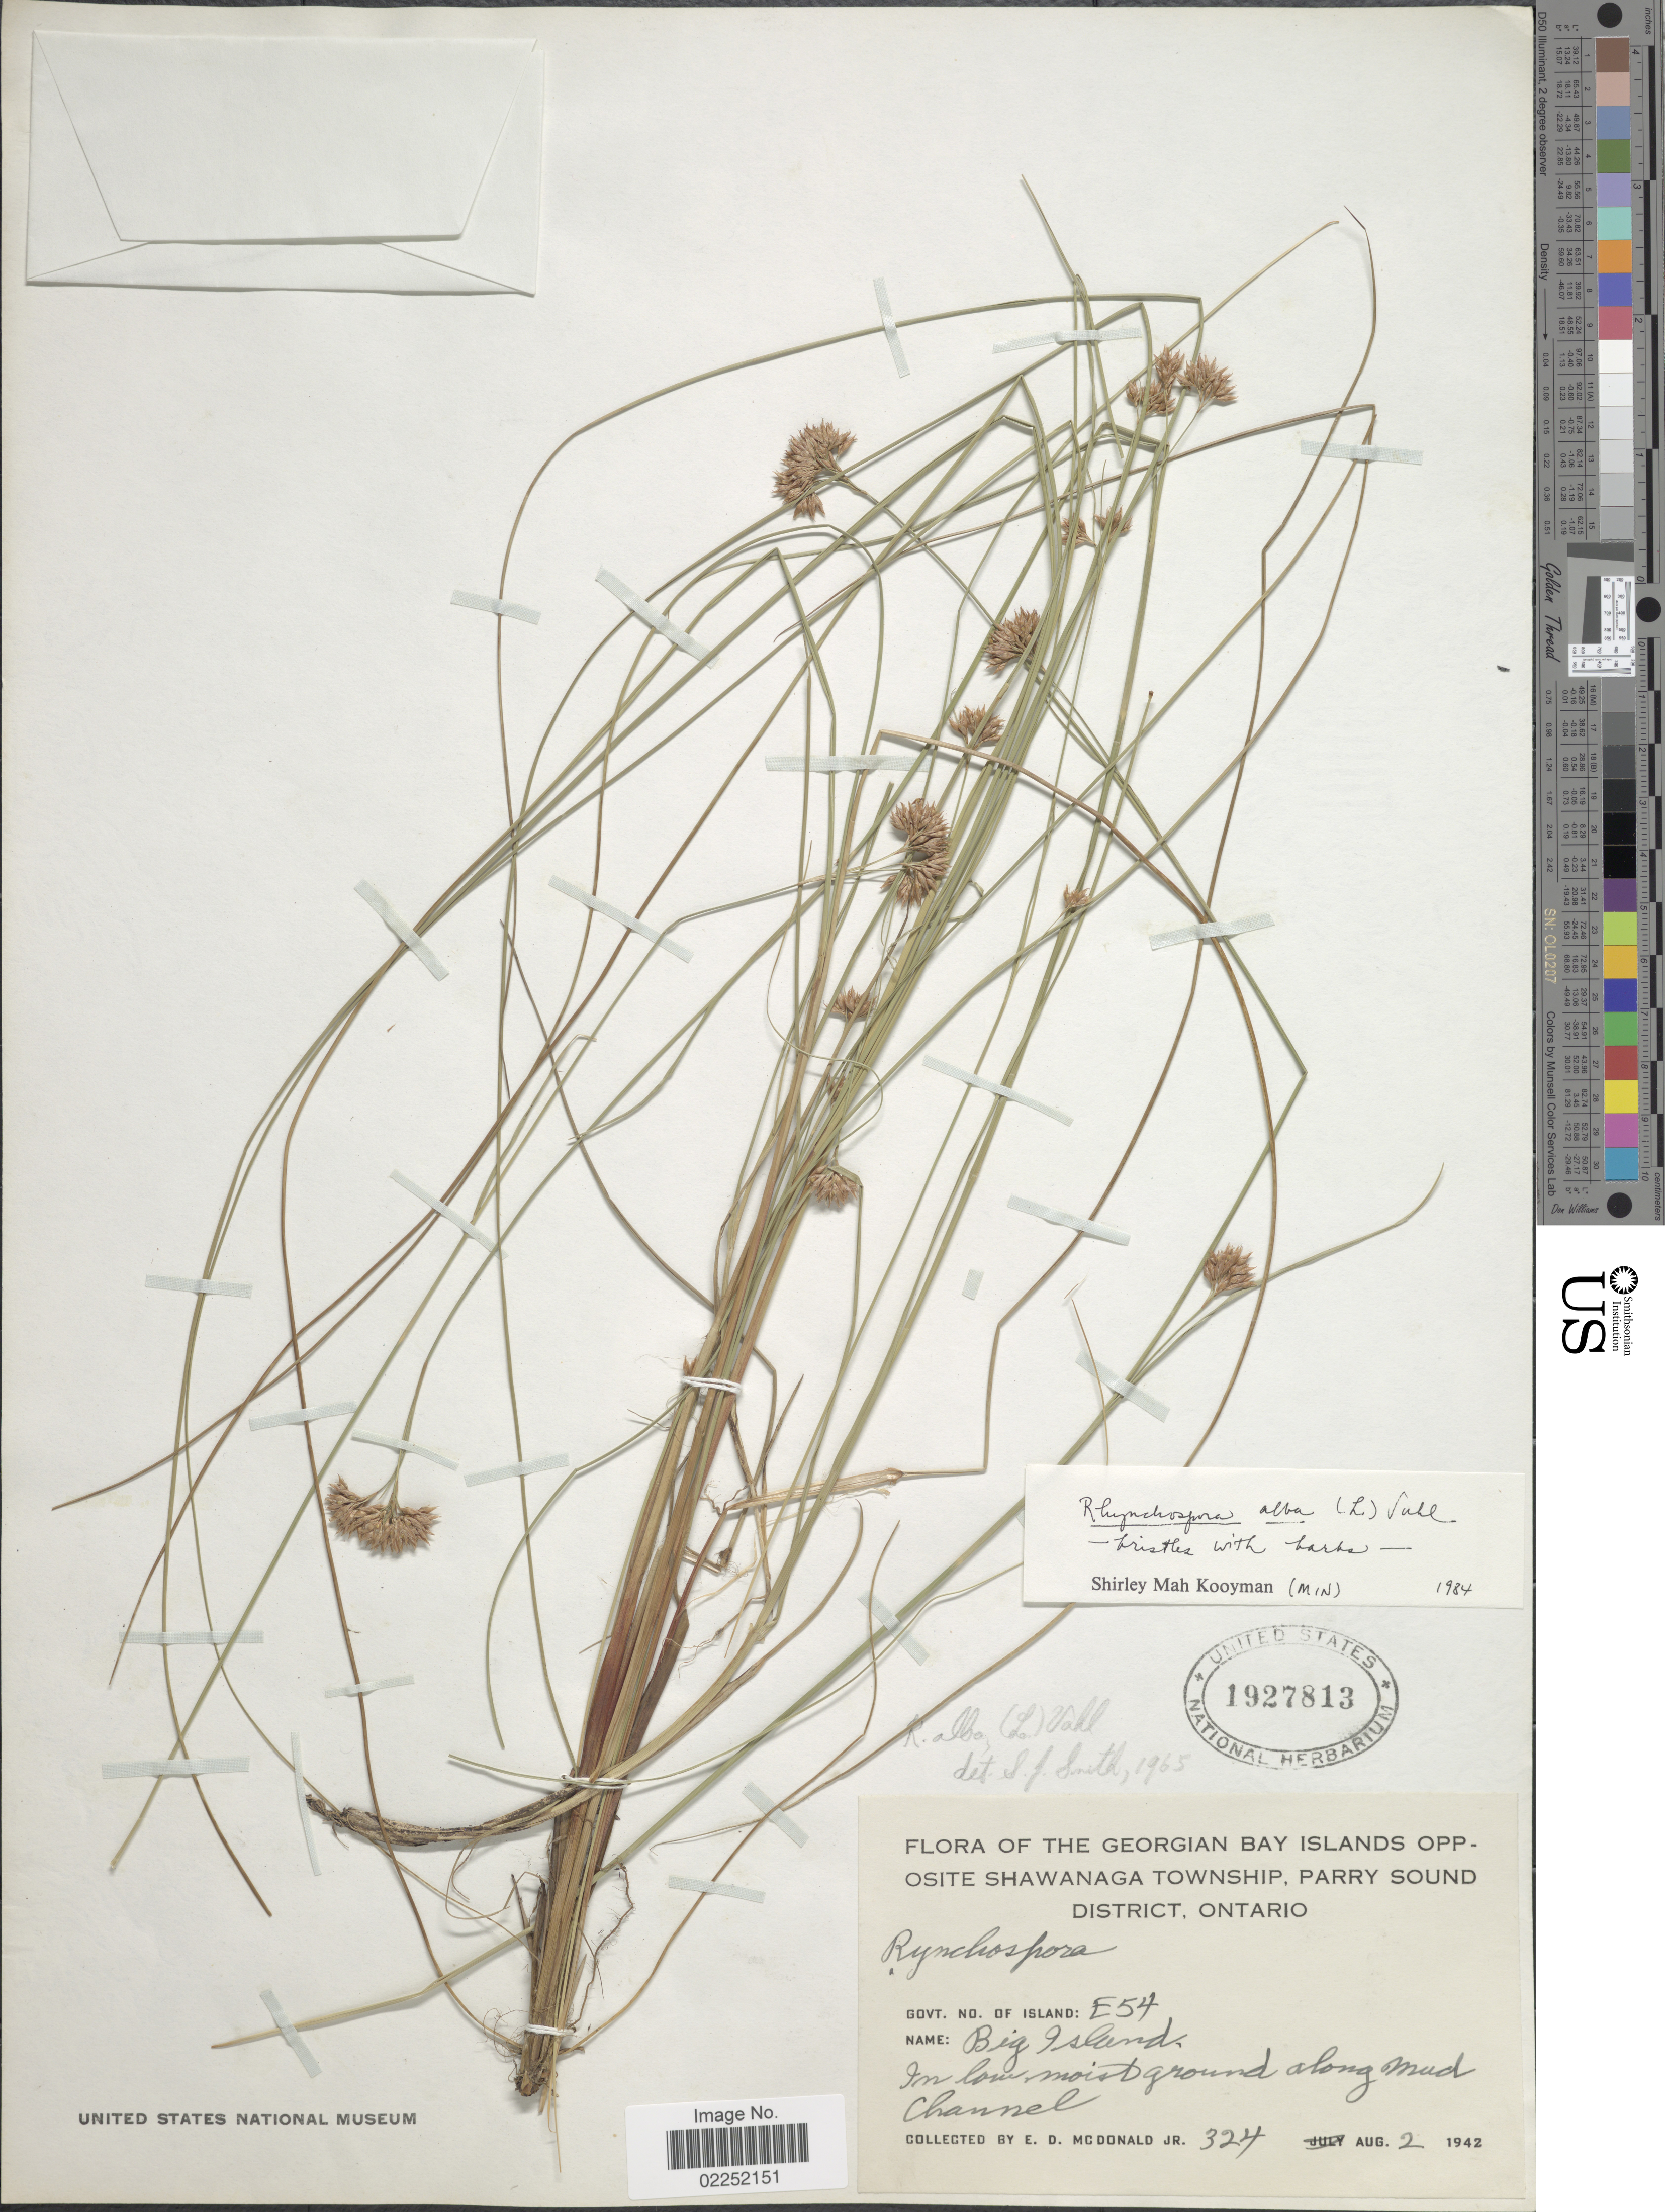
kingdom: Plantae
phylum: Tracheophyta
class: Liliopsida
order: Poales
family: Cyperaceae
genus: Rhynchospora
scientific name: Rhynchospora alba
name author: (L.) Vahl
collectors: E. D. McDonald Jr.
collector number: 324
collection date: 1942-08-02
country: Canada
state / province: Ontario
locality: The Georgian Bay Islands opposite Shawanaga Township, Parry Sound District, Govt. no of Island: E54, Big Island, In low moist ground along mud Channel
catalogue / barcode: US 1927813